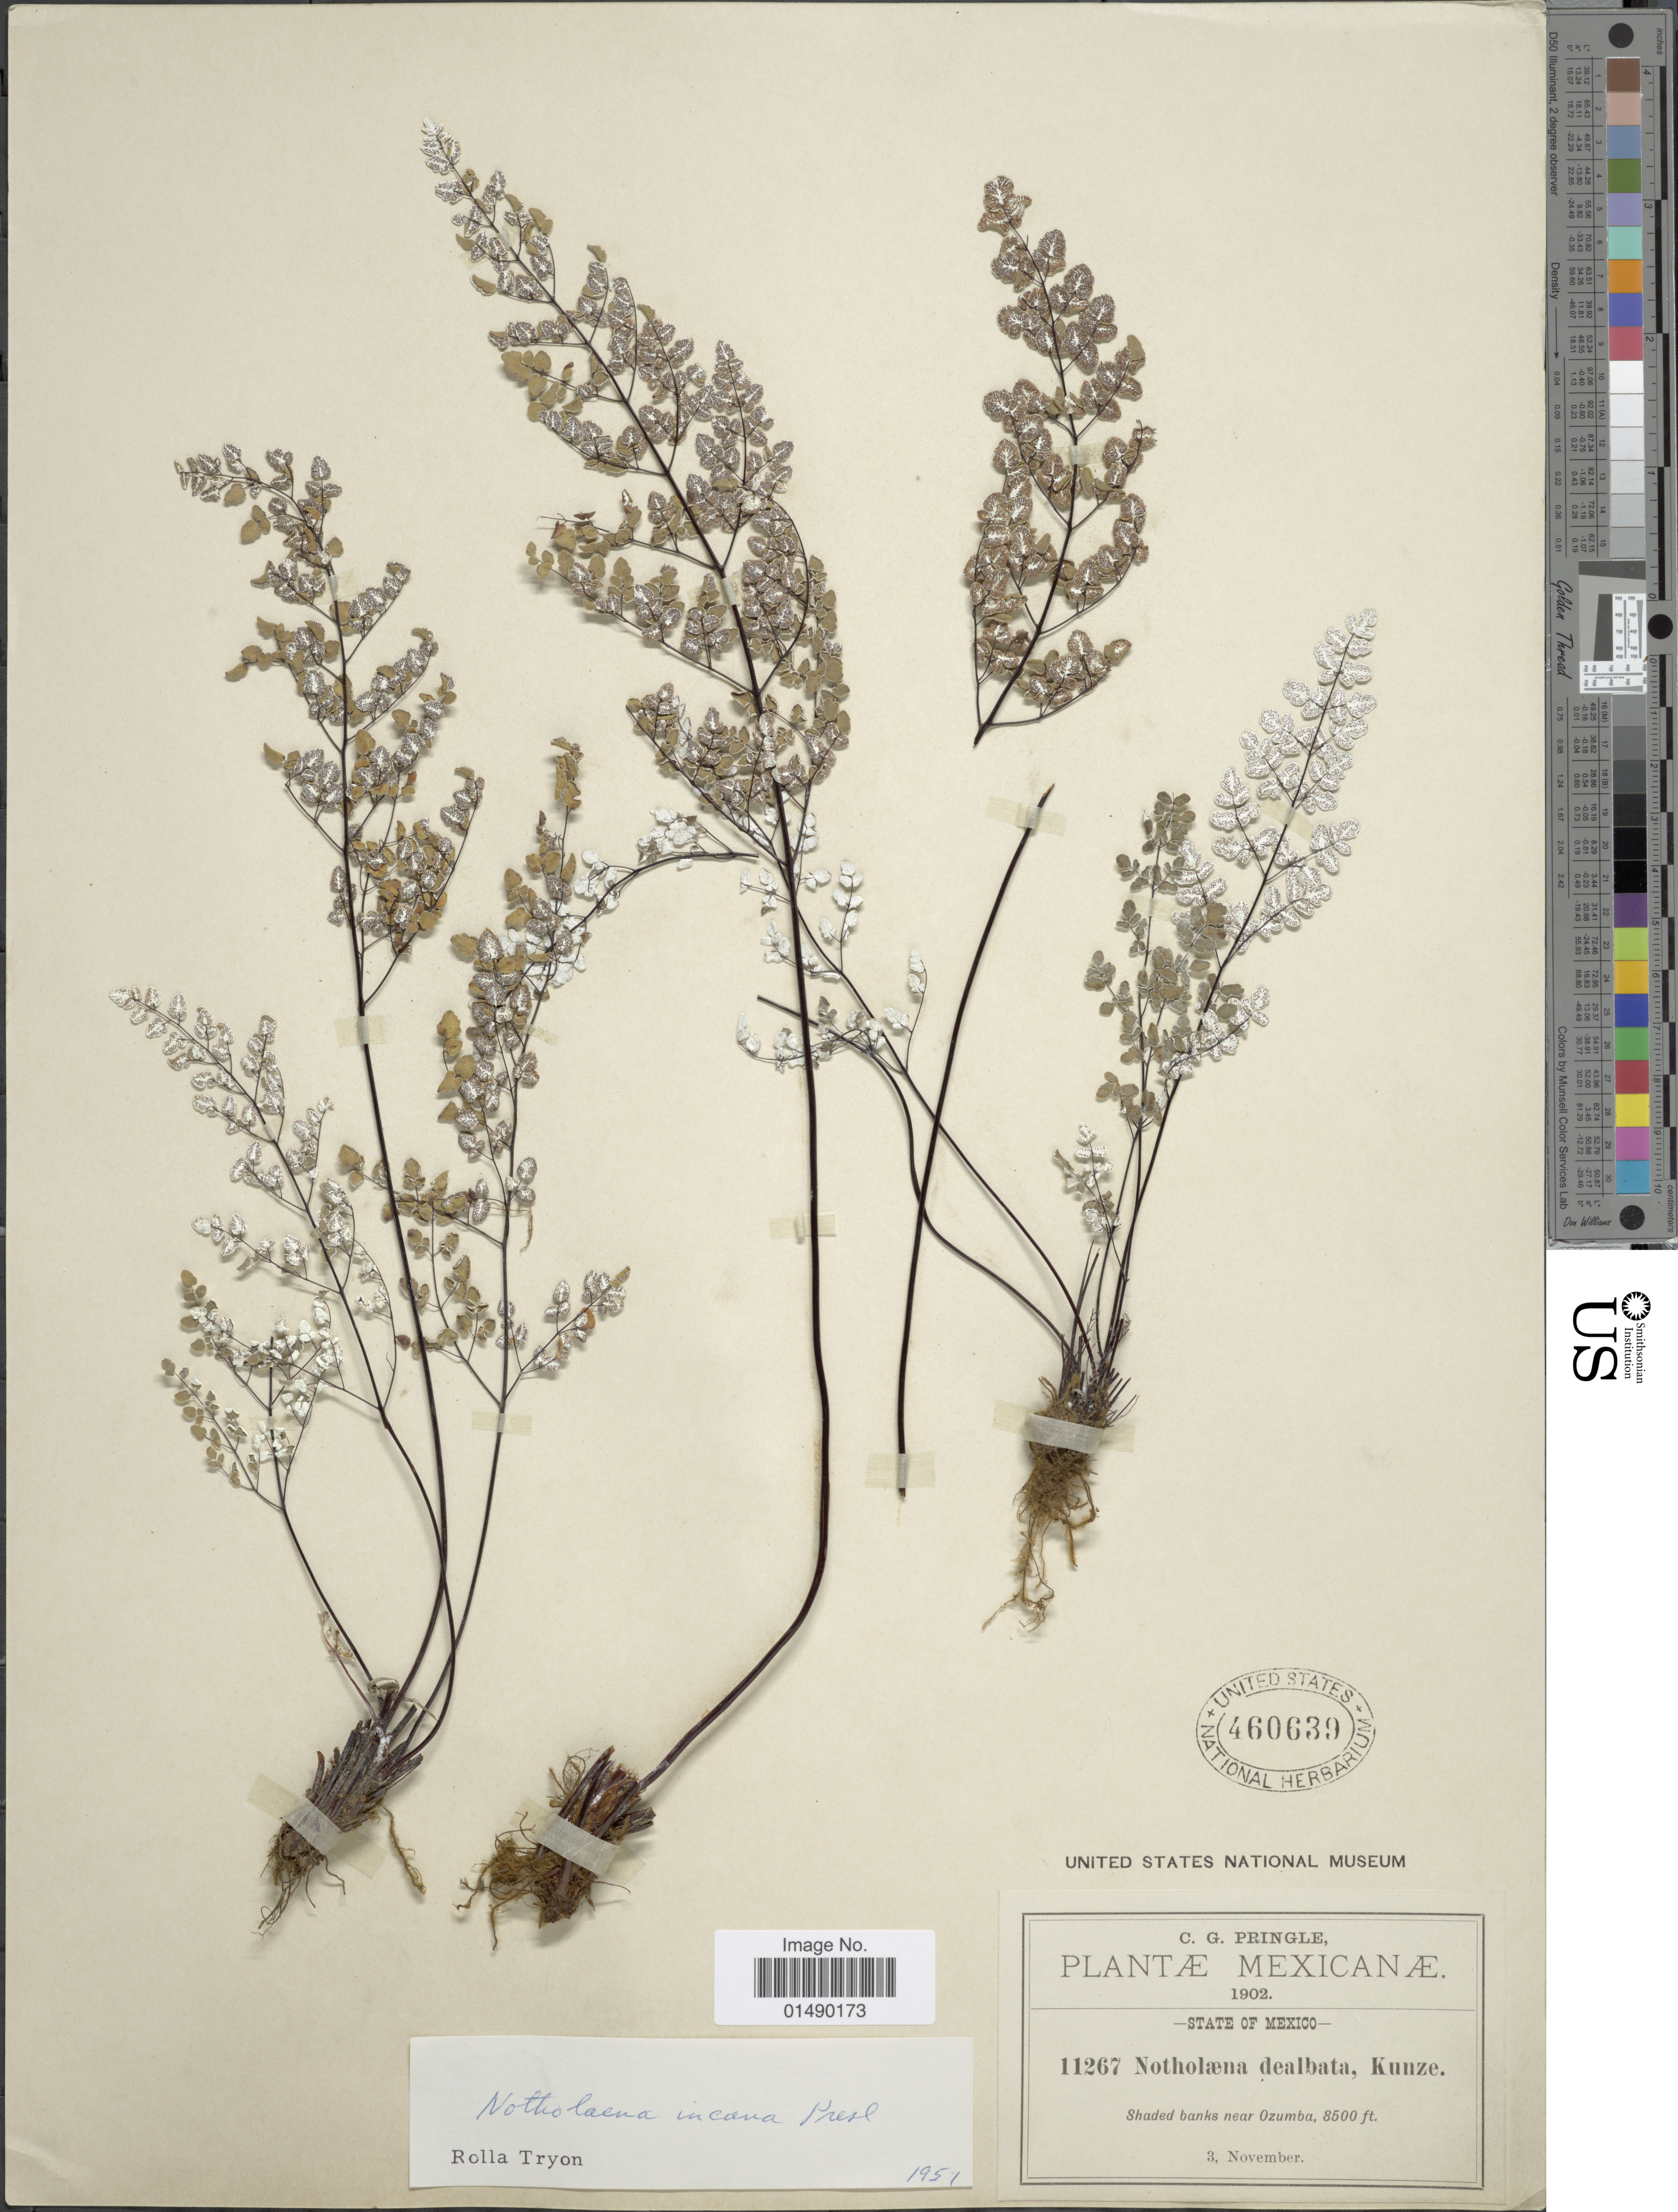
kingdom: Plantae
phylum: Tracheophyta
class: Polypodiopsida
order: Polypodiales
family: Pteridaceae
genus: Argyrochosma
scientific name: Argyrochosma incana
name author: (C. Presl) Windham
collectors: C. G. Pringle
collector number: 11267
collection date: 1902-11-03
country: Mexico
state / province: México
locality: Mexicanae, shaded banks near Ozumba.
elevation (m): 2591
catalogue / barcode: US 460639